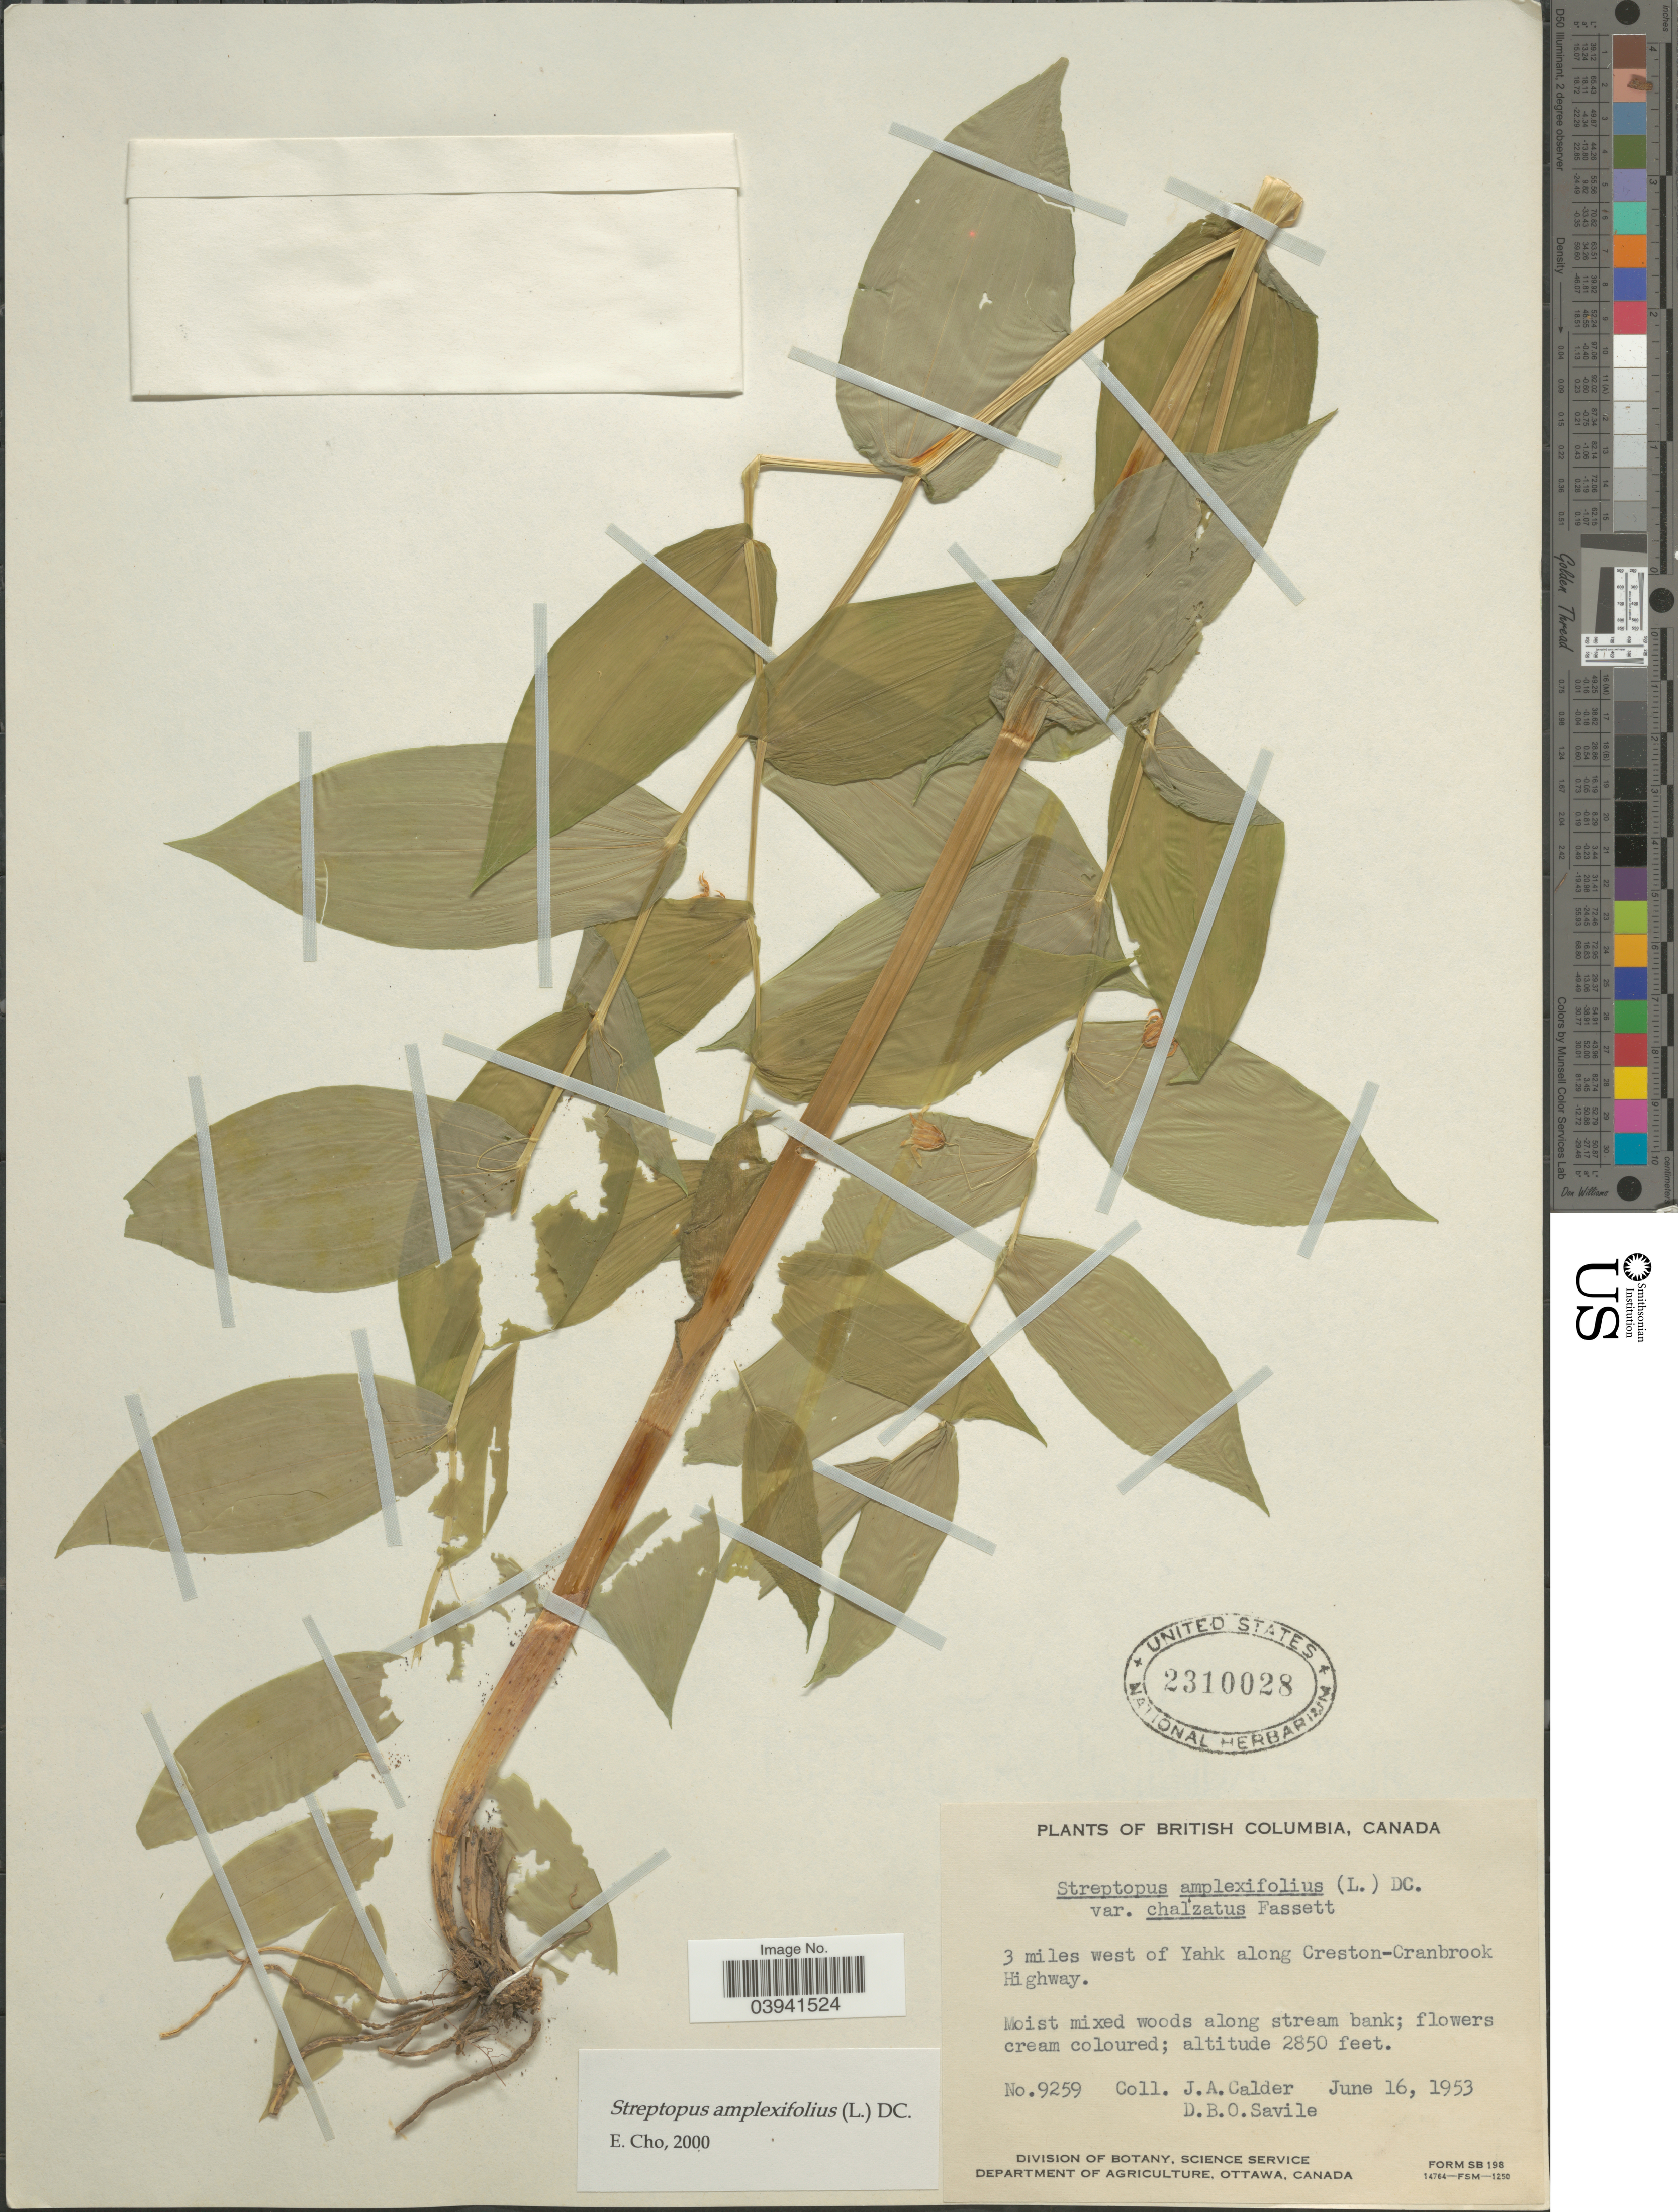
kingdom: Plantae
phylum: Tracheophyta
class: Liliopsida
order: Liliales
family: Liliaceae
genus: Streptopus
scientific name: Streptopus amplexifolius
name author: (L.) DC.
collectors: J. A. Calder & D. Savile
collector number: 9259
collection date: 1953-06-16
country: Canada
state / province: British Columbia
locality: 3 miles west of Yahk along Creston-Cranbrook Highway.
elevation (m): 869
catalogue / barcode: US 2310028